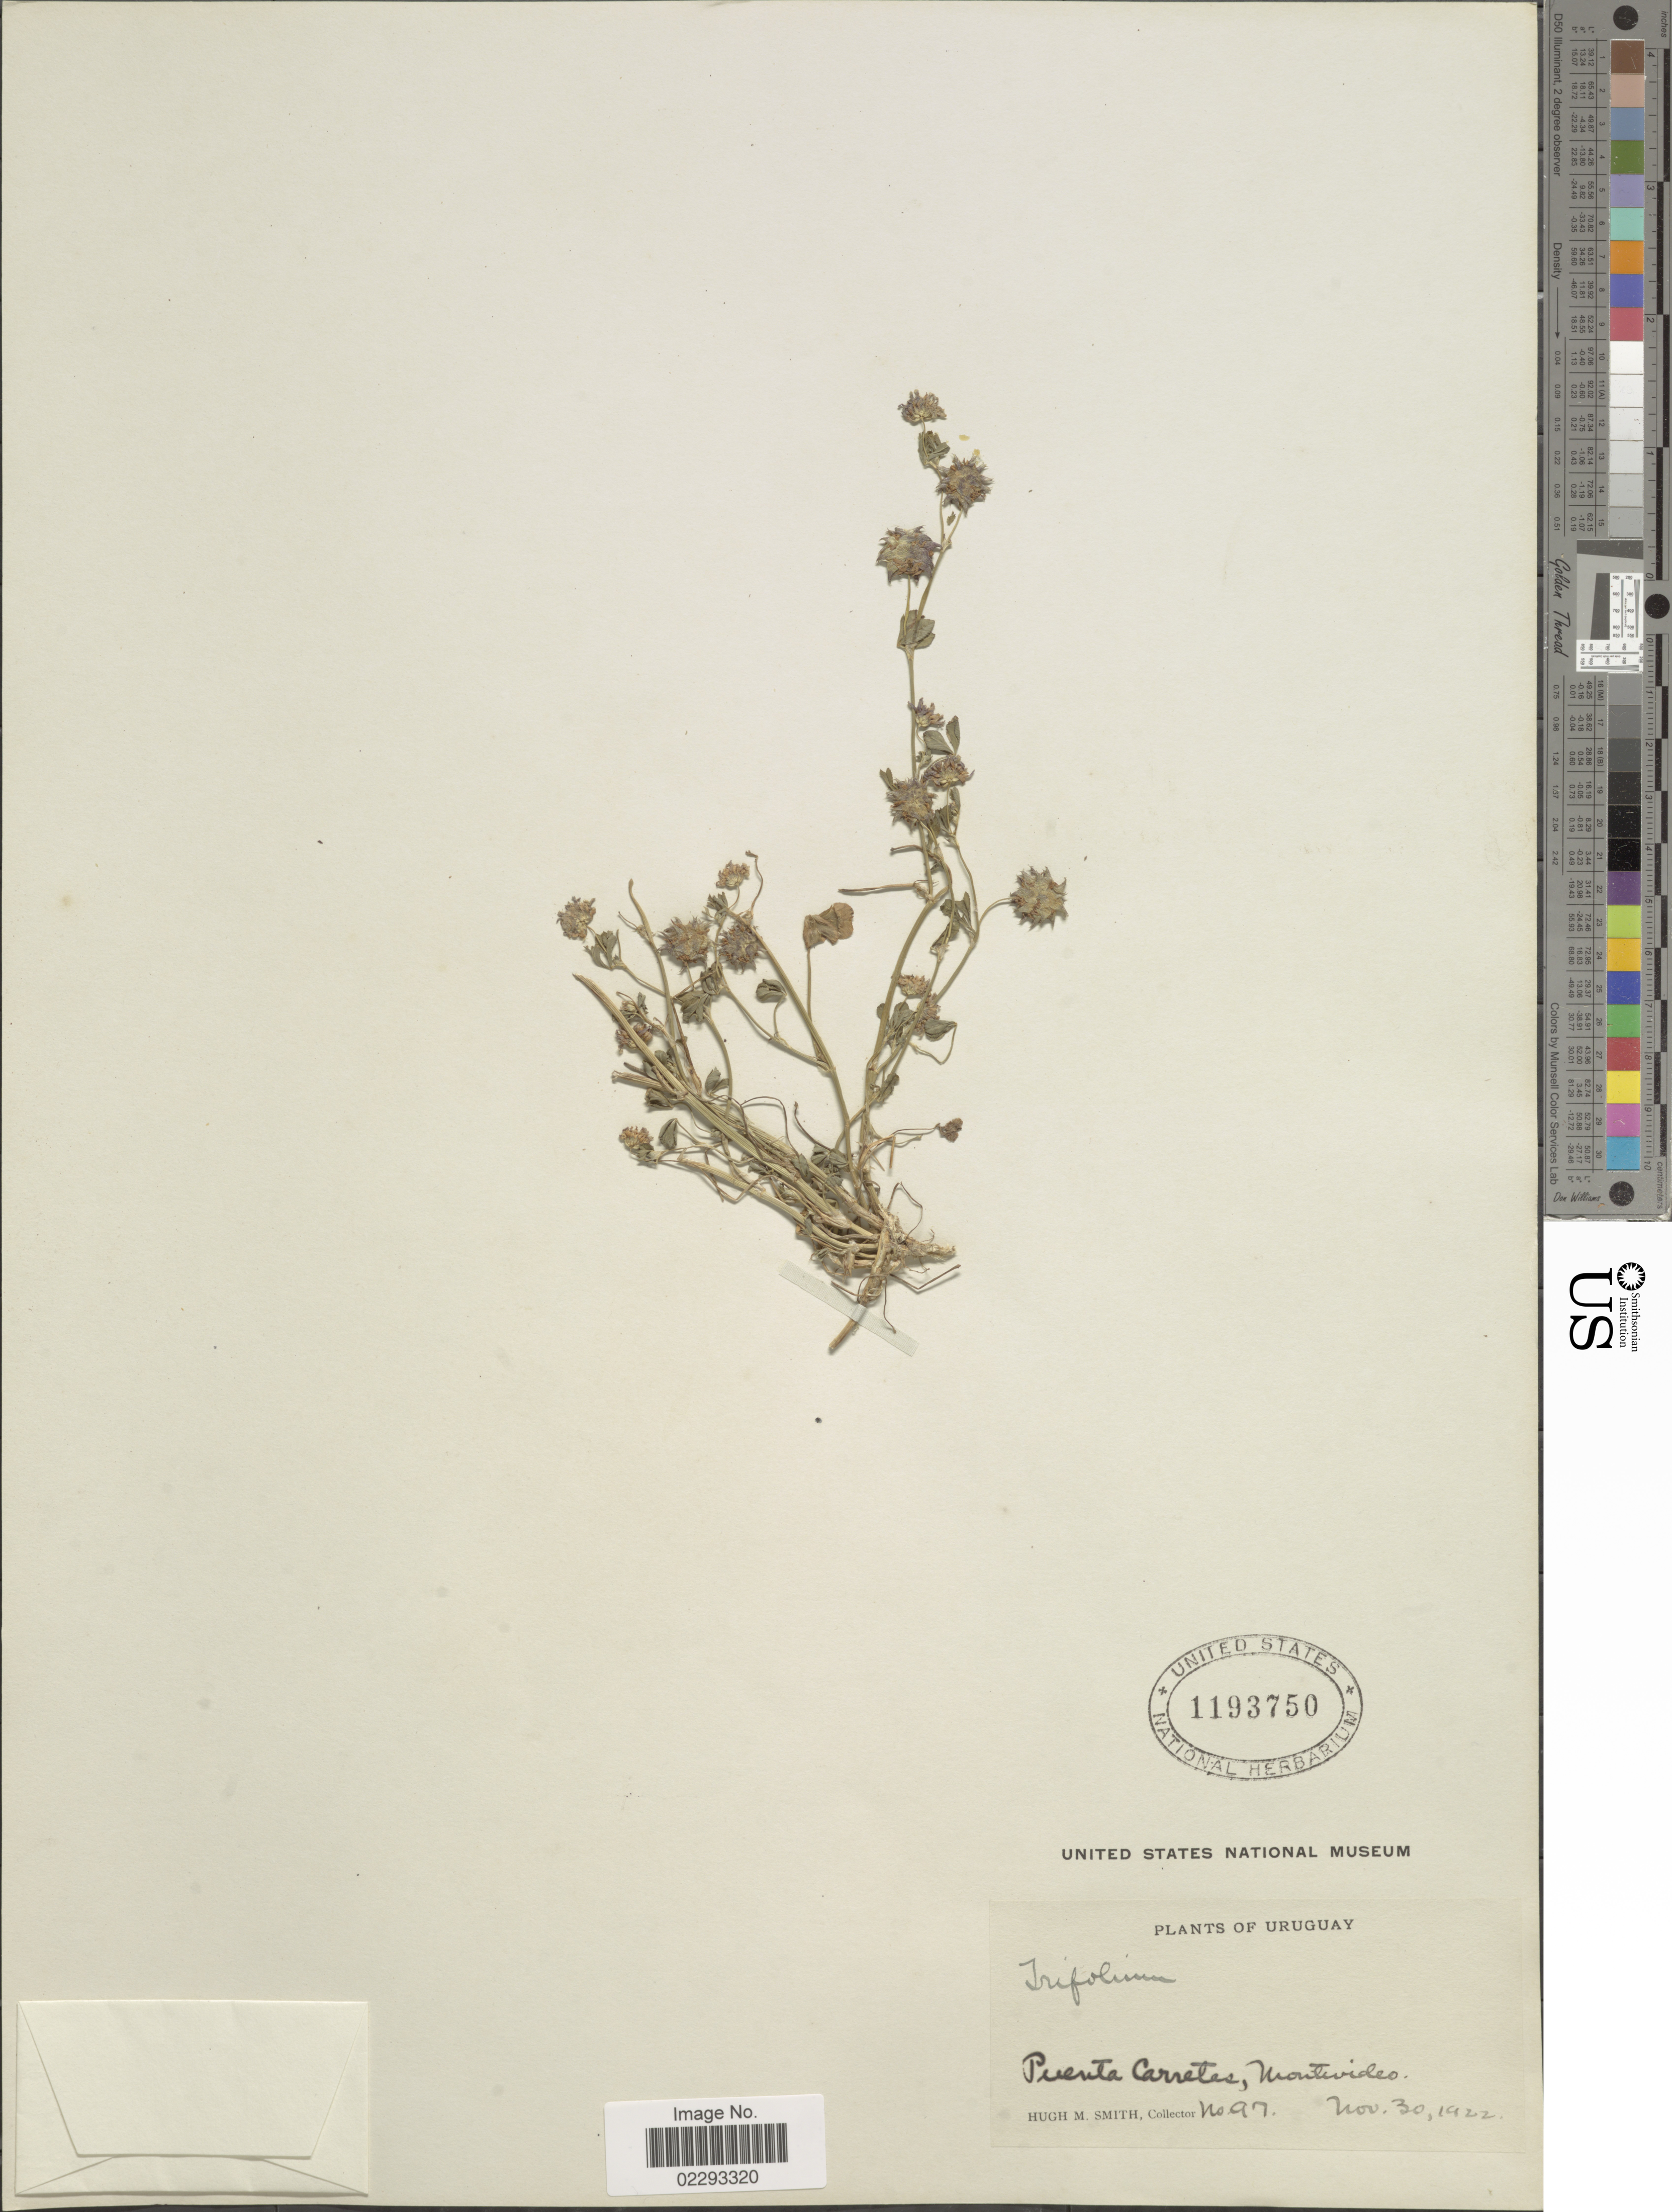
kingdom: Plantae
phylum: Tracheophyta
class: Magnoliopsida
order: Fabales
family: Fabaceae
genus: Medicago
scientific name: Medicago sp.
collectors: H. M. Smith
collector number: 97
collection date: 1922-11-30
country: Uruguay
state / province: Montevideo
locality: Puente Carretas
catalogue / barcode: US 1193750